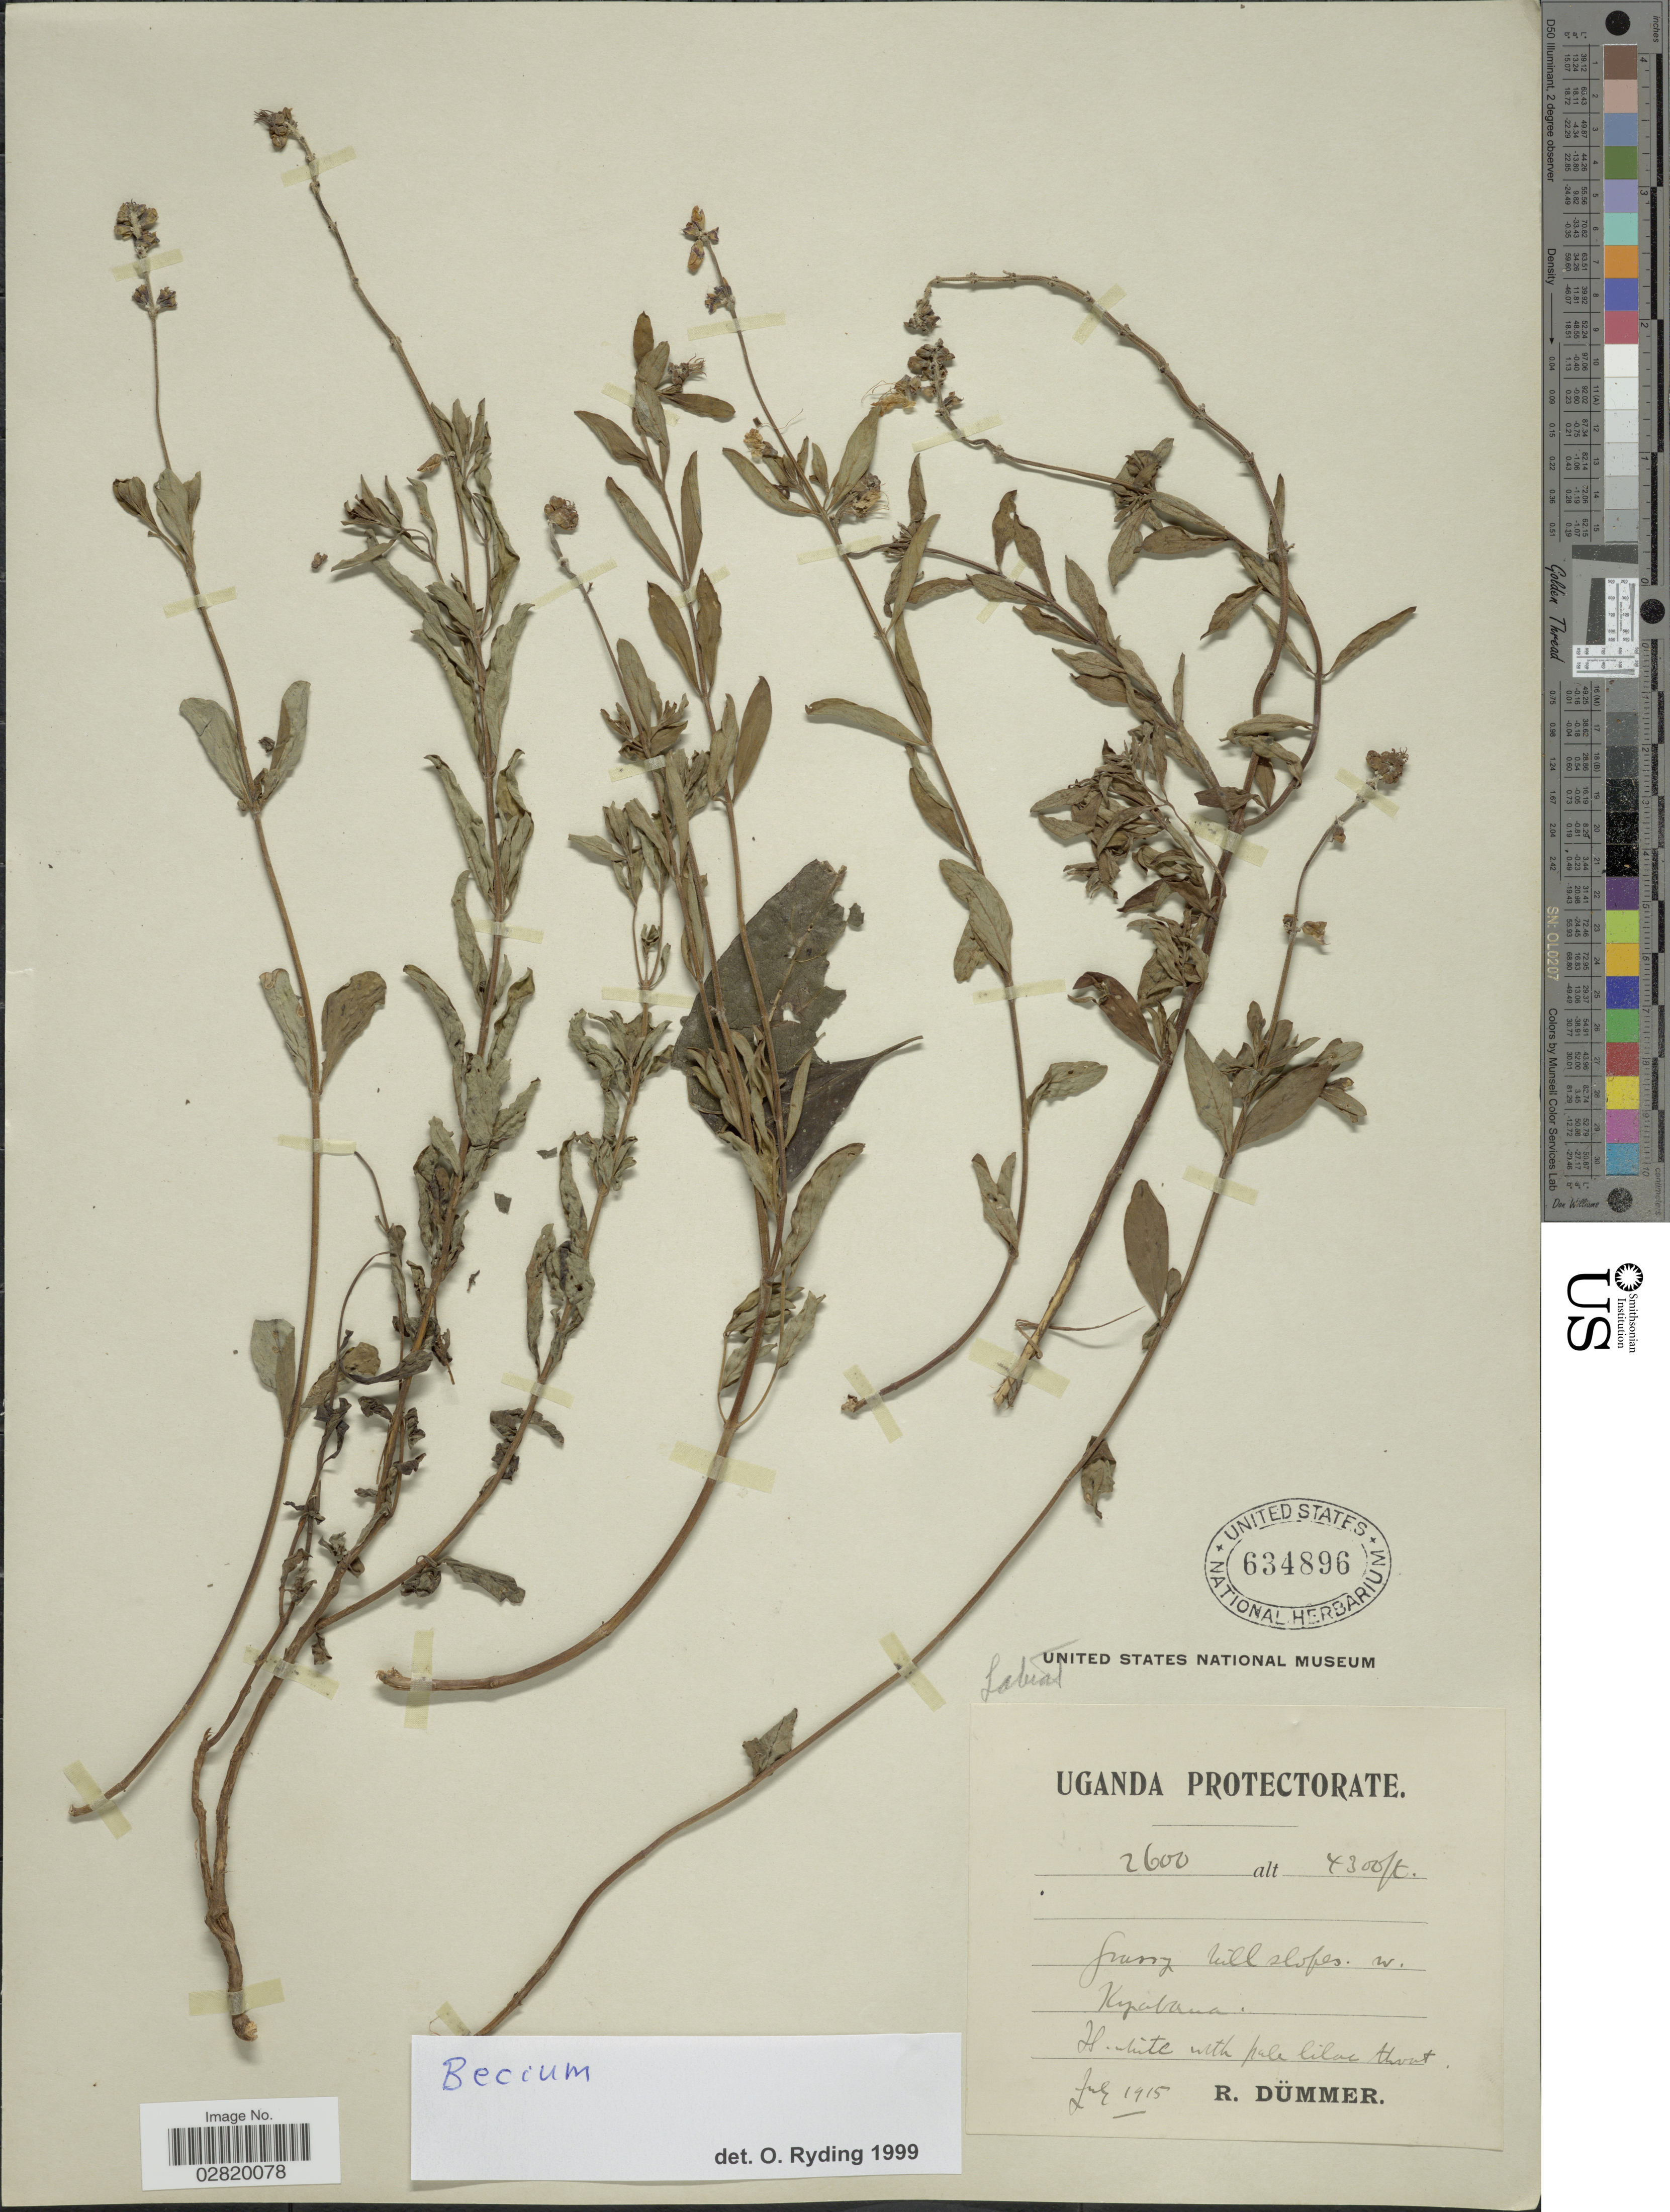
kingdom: Plantae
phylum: Tracheophyta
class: Magnoliopsida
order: Lamiales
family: Lamiaceae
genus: Becium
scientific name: Becium sp.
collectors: R. A. Dümmer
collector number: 2600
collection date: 1915-07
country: Uganda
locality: Uganda Protectorate, grassy hill slopes, W. Kyabana.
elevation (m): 1311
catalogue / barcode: US 634896